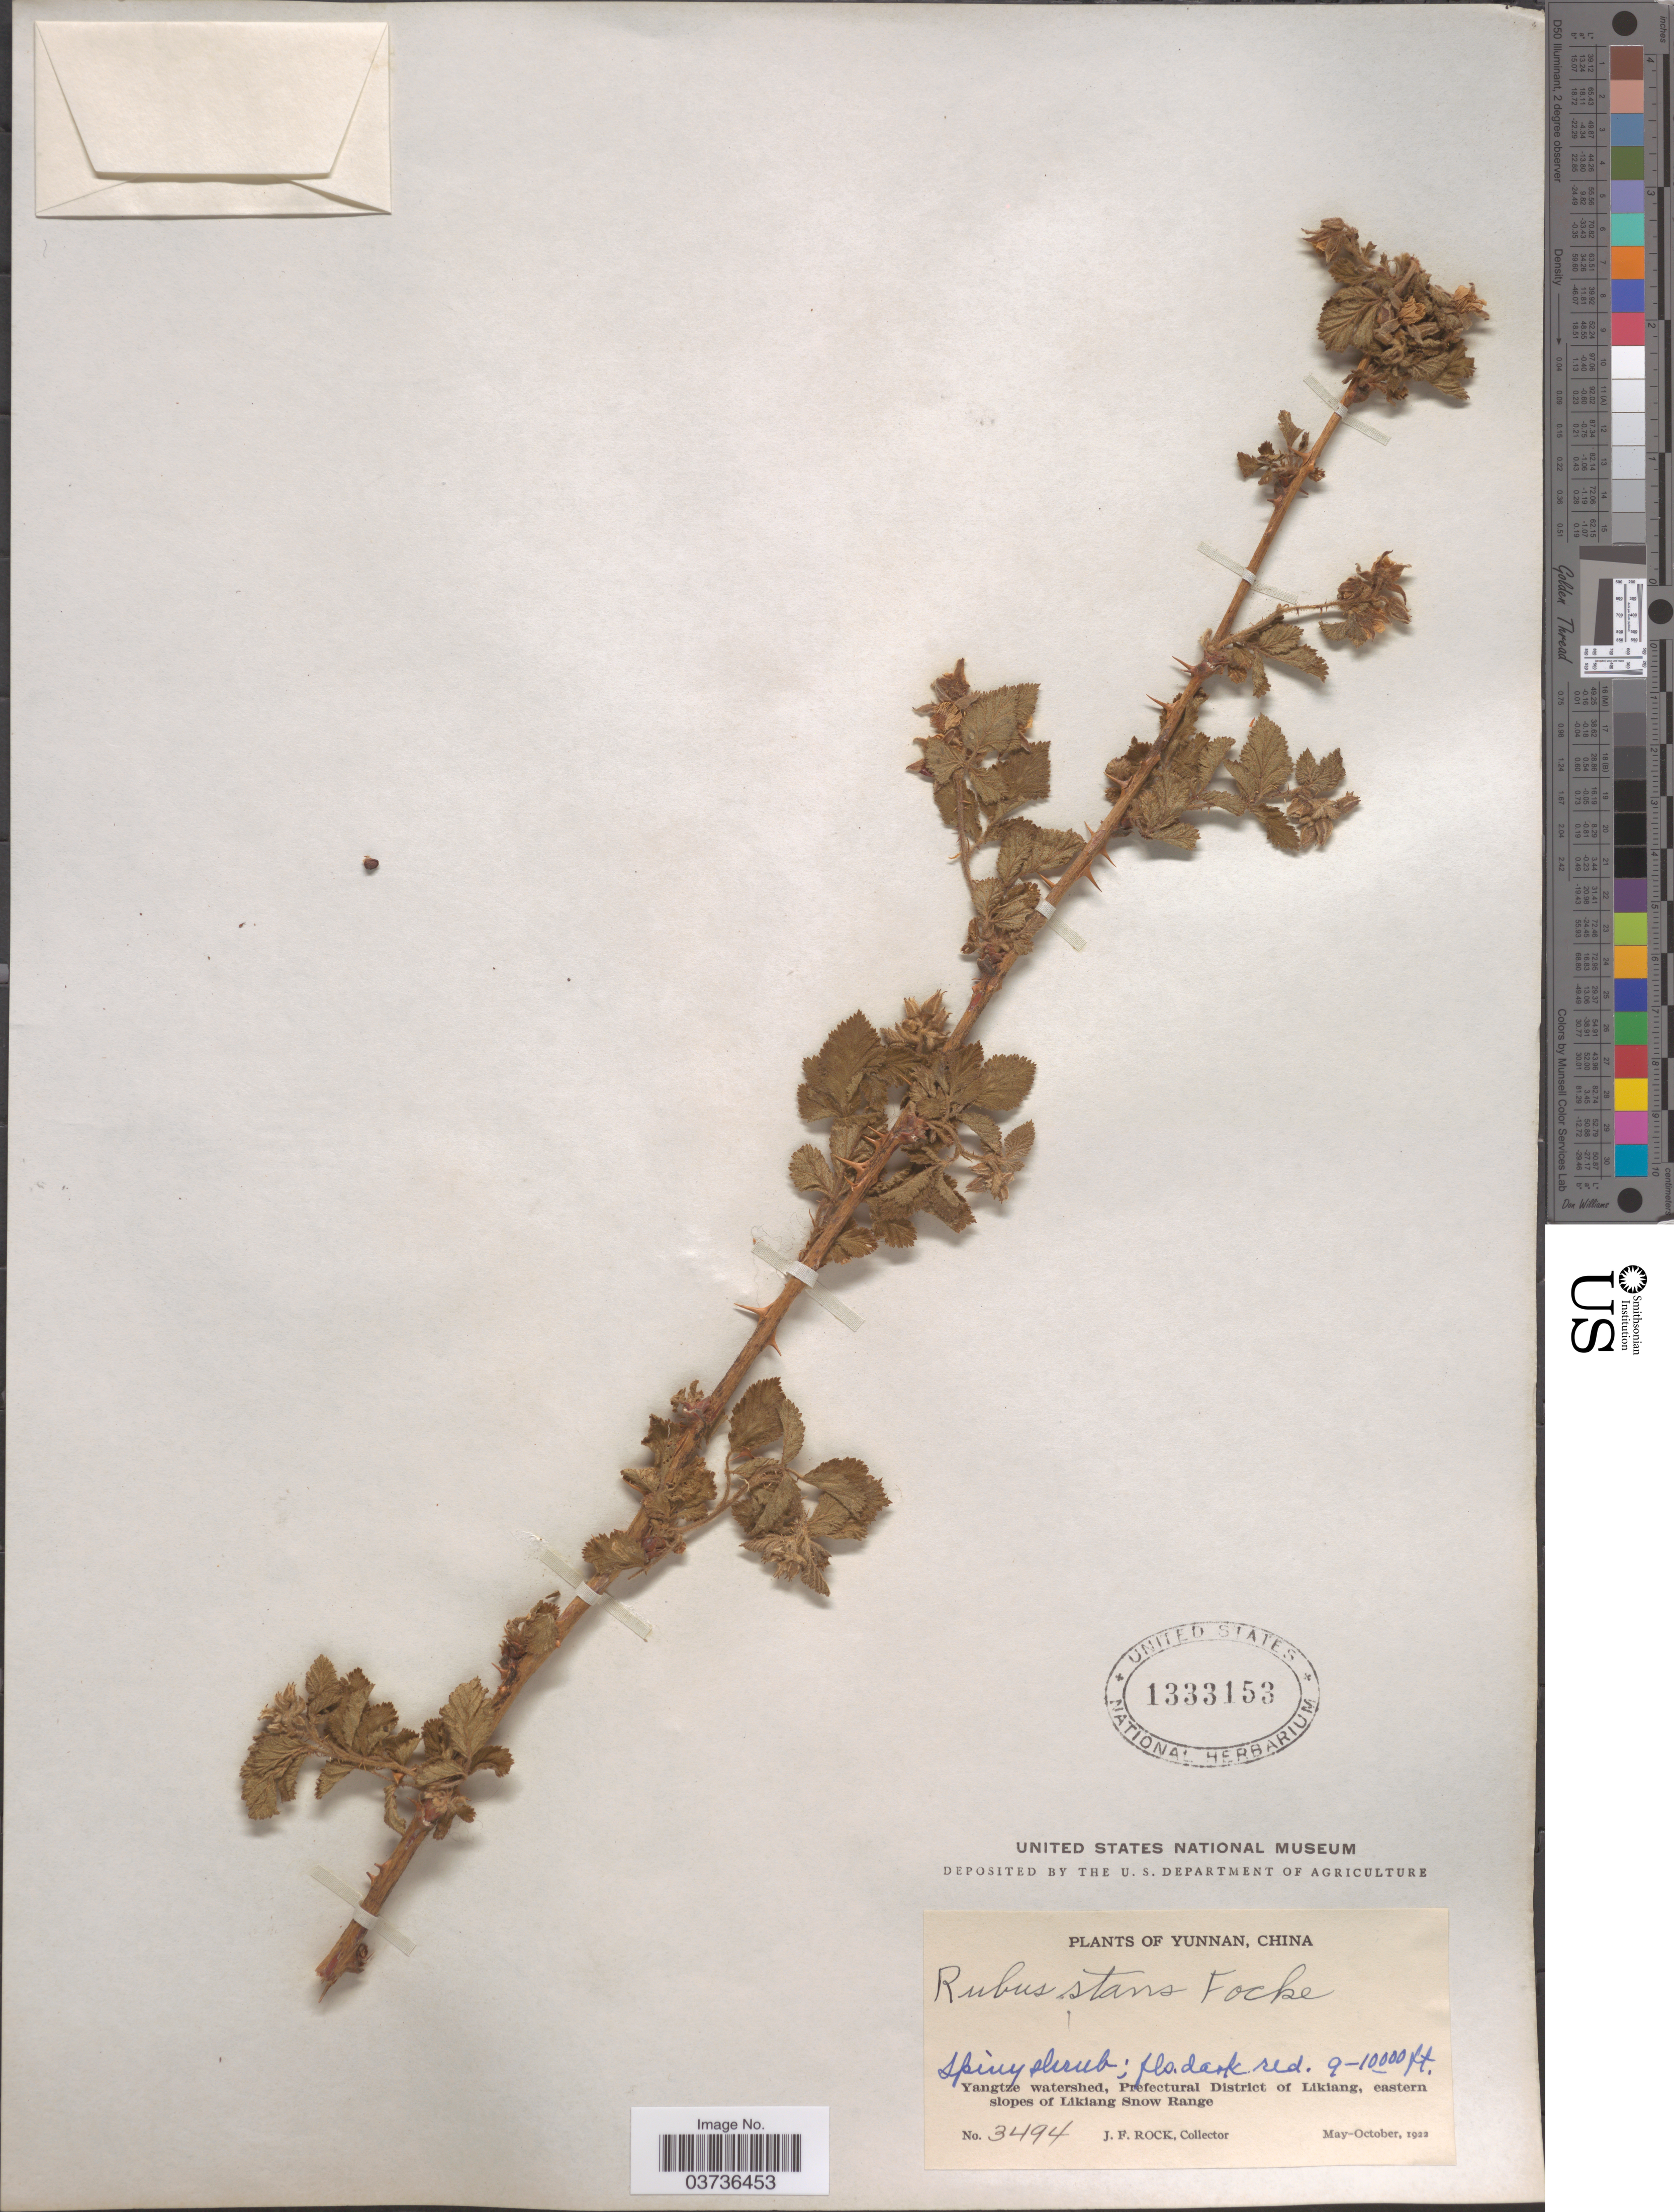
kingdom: Plantae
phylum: Tracheophyta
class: Magnoliopsida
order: Rosales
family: Rosaceae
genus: Rubus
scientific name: Rubus stans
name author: Focke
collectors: J. Rock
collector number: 3494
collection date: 1922-05/1922-10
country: China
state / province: Yunnan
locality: Yangtze watershed, Prefectural District of Likiang, eastern slopes of Likiang Snow Range.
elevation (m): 2743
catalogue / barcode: US 1333153